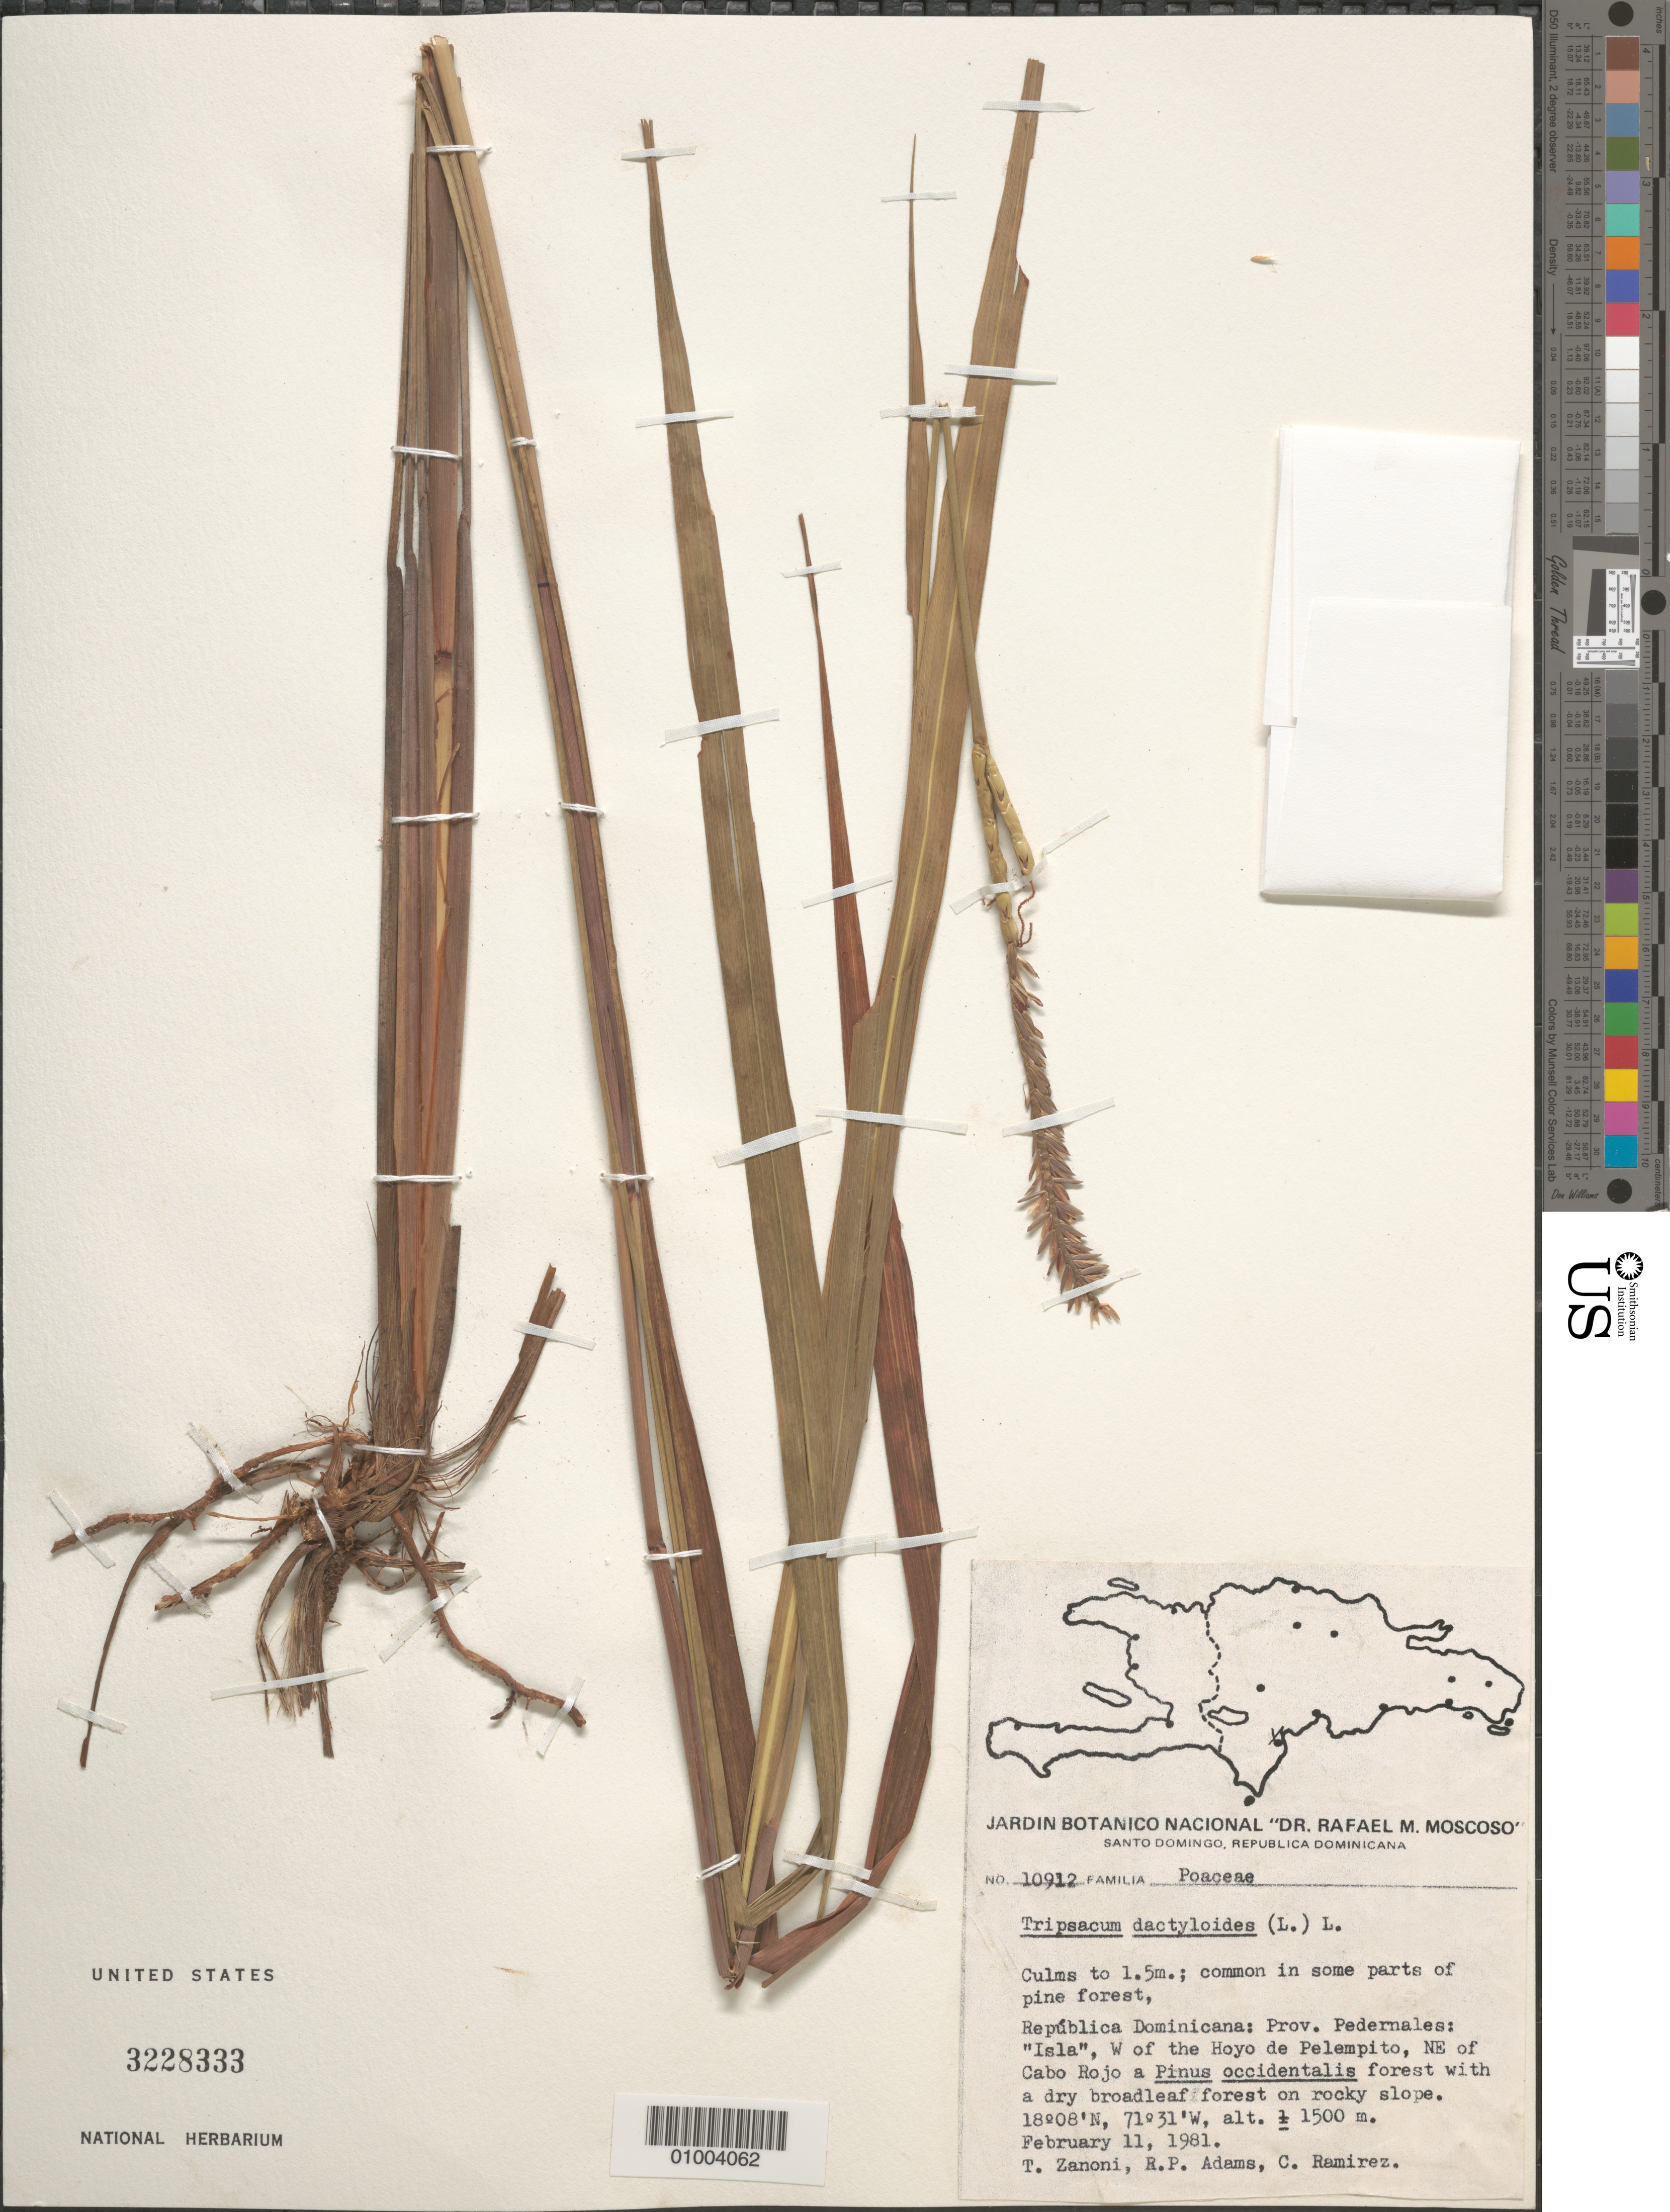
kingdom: Plantae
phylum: Tracheophyta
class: Liliopsida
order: Poales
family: Poaceae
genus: Tripsacum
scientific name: Tripsacum dactyloides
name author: (L.) L.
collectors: T. A. Zanoni, R. P. Adams & C. Ramirez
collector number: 10912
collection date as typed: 11 Feb 1981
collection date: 1981-02-11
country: Dominican Republic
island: Hispaniola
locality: Prov. Pedernales: "Isla", W of the Hoyo de Pelempito, NE of Cabo Rojo a Pinus occidentalis forest with a dry broadleaf forest on rocky slope.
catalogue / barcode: US 3228333